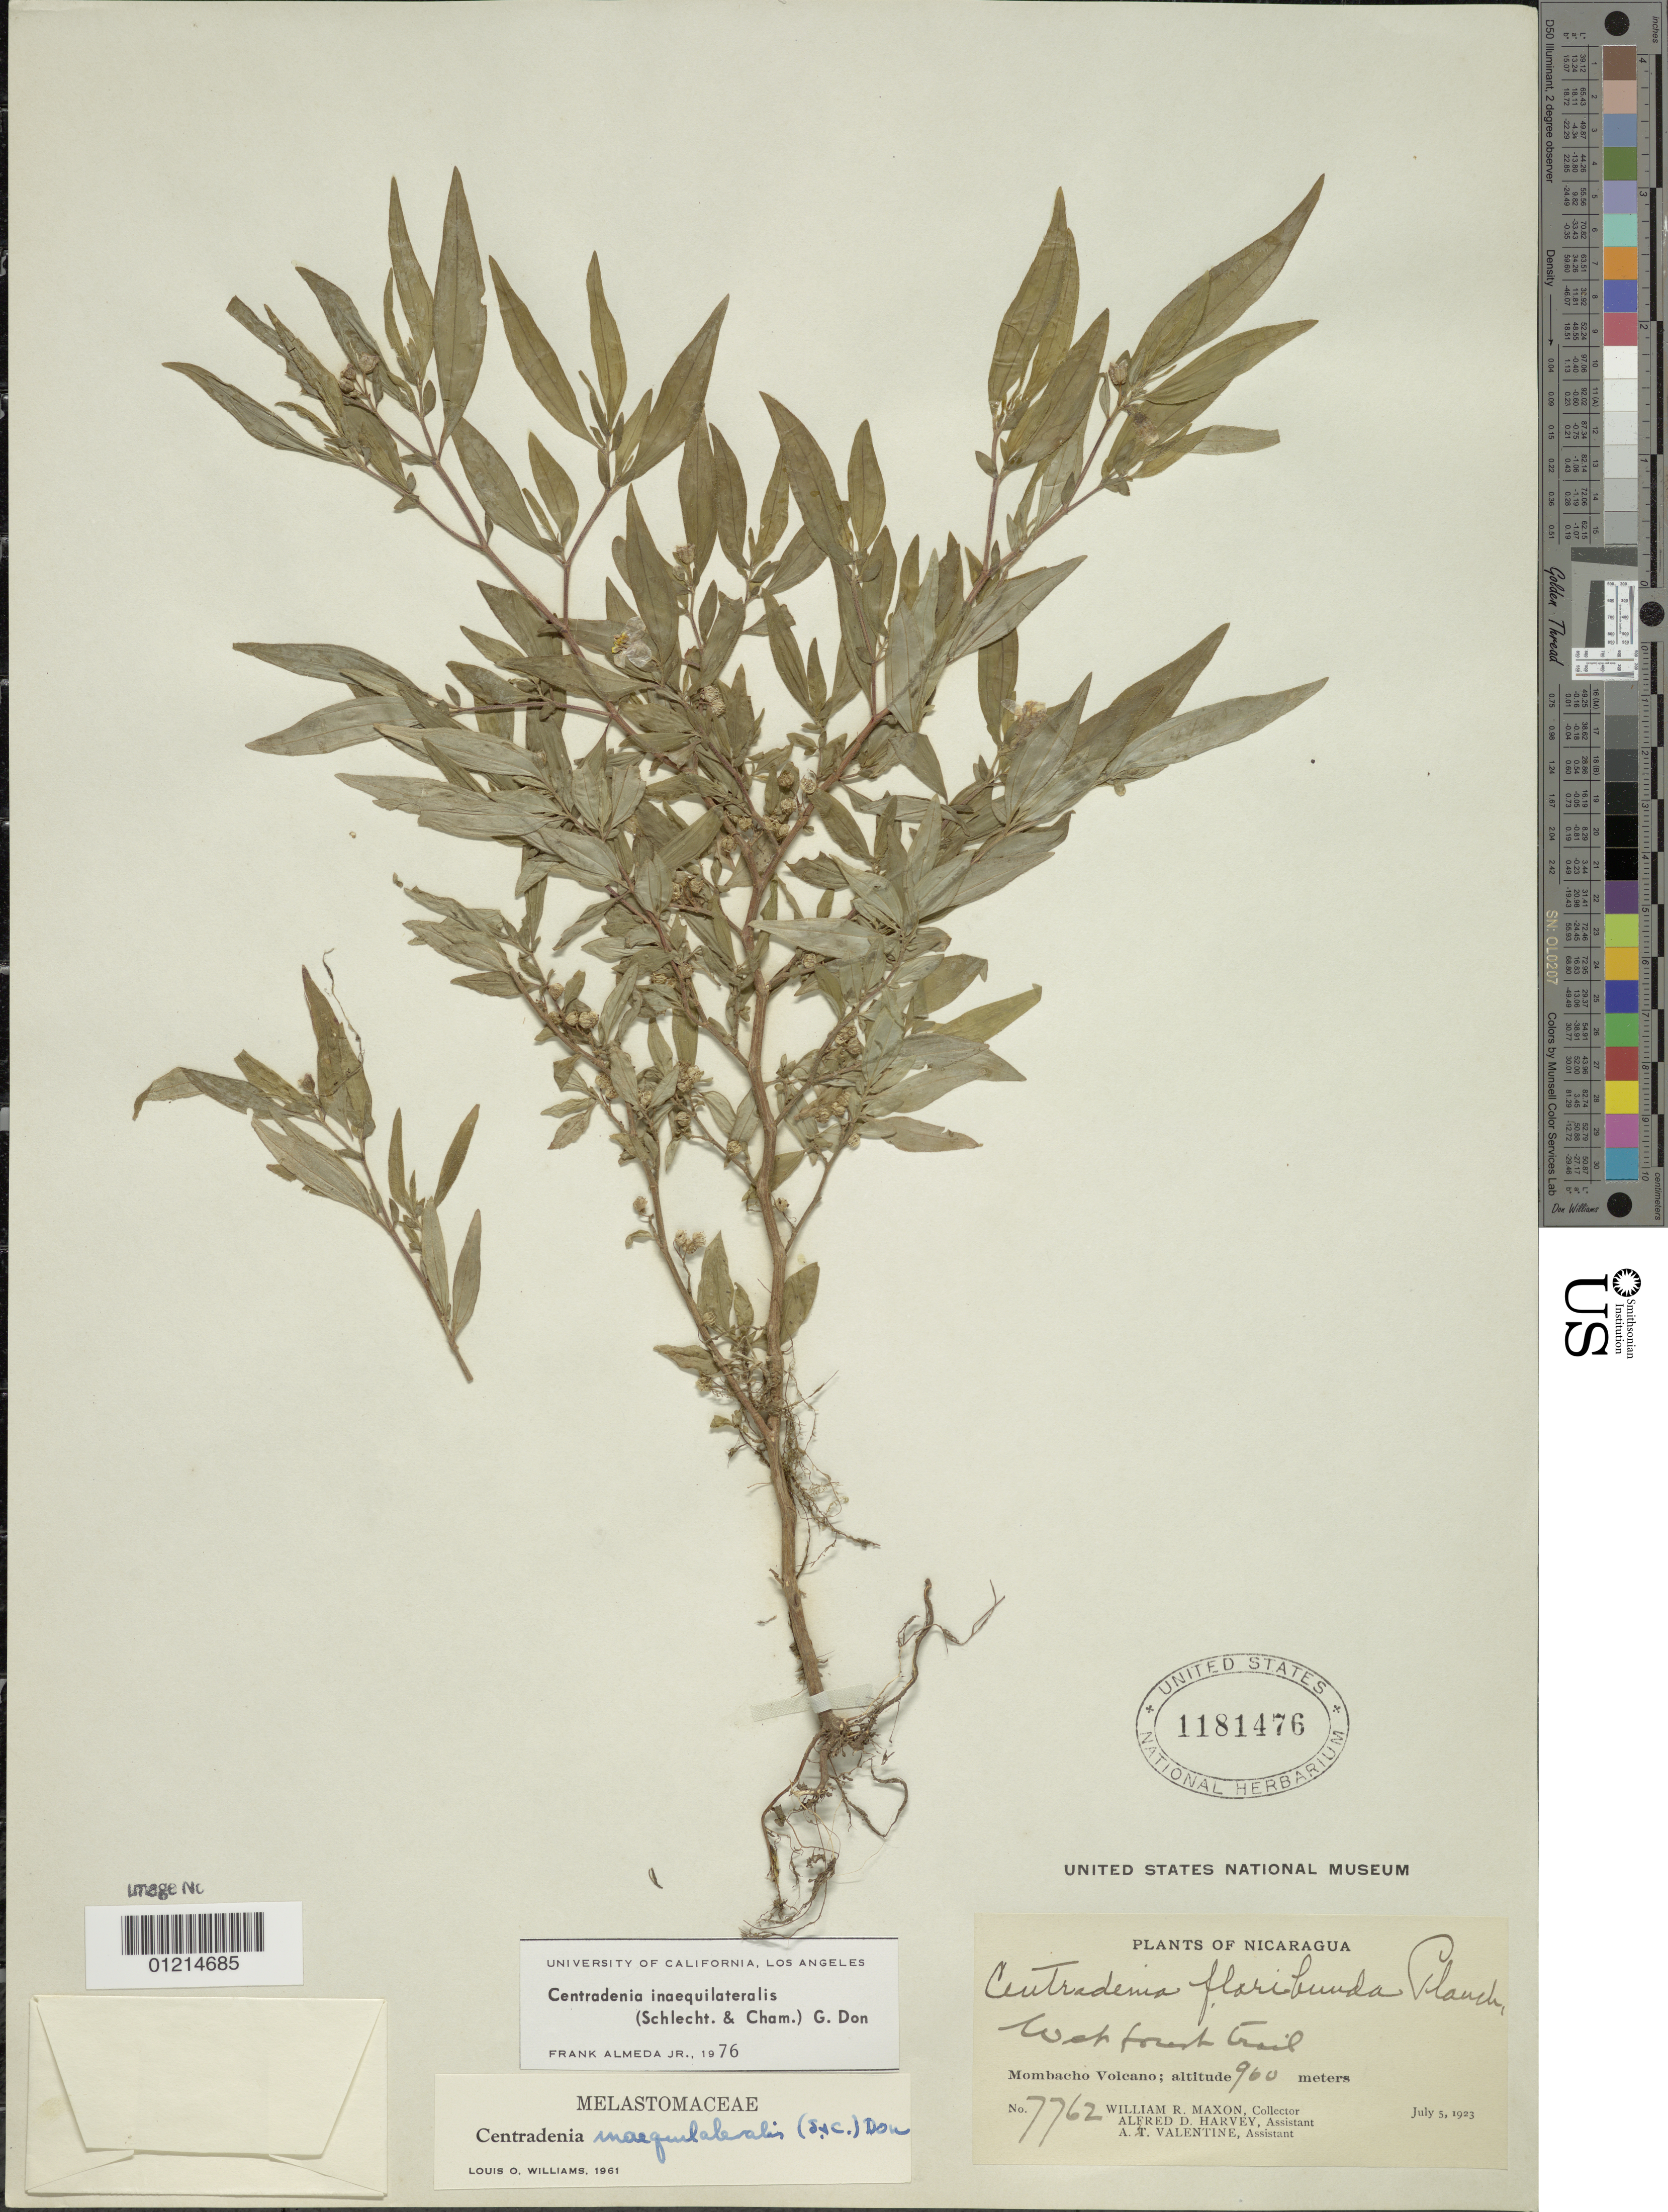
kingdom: Plantae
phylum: Tracheophyta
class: Magnoliopsida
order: Myrtales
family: Melastomataceae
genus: Centradenia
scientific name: Centradenia inaequilateralis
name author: (Gleason) G. Don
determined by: Almeda, F.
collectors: W. R. Maxon, A. D. Harvey & A. Valentine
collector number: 7762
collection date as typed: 05 Jul 1923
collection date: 1923-07-05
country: Nicaragua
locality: Mombacho Volcano.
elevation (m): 960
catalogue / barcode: US 1181476